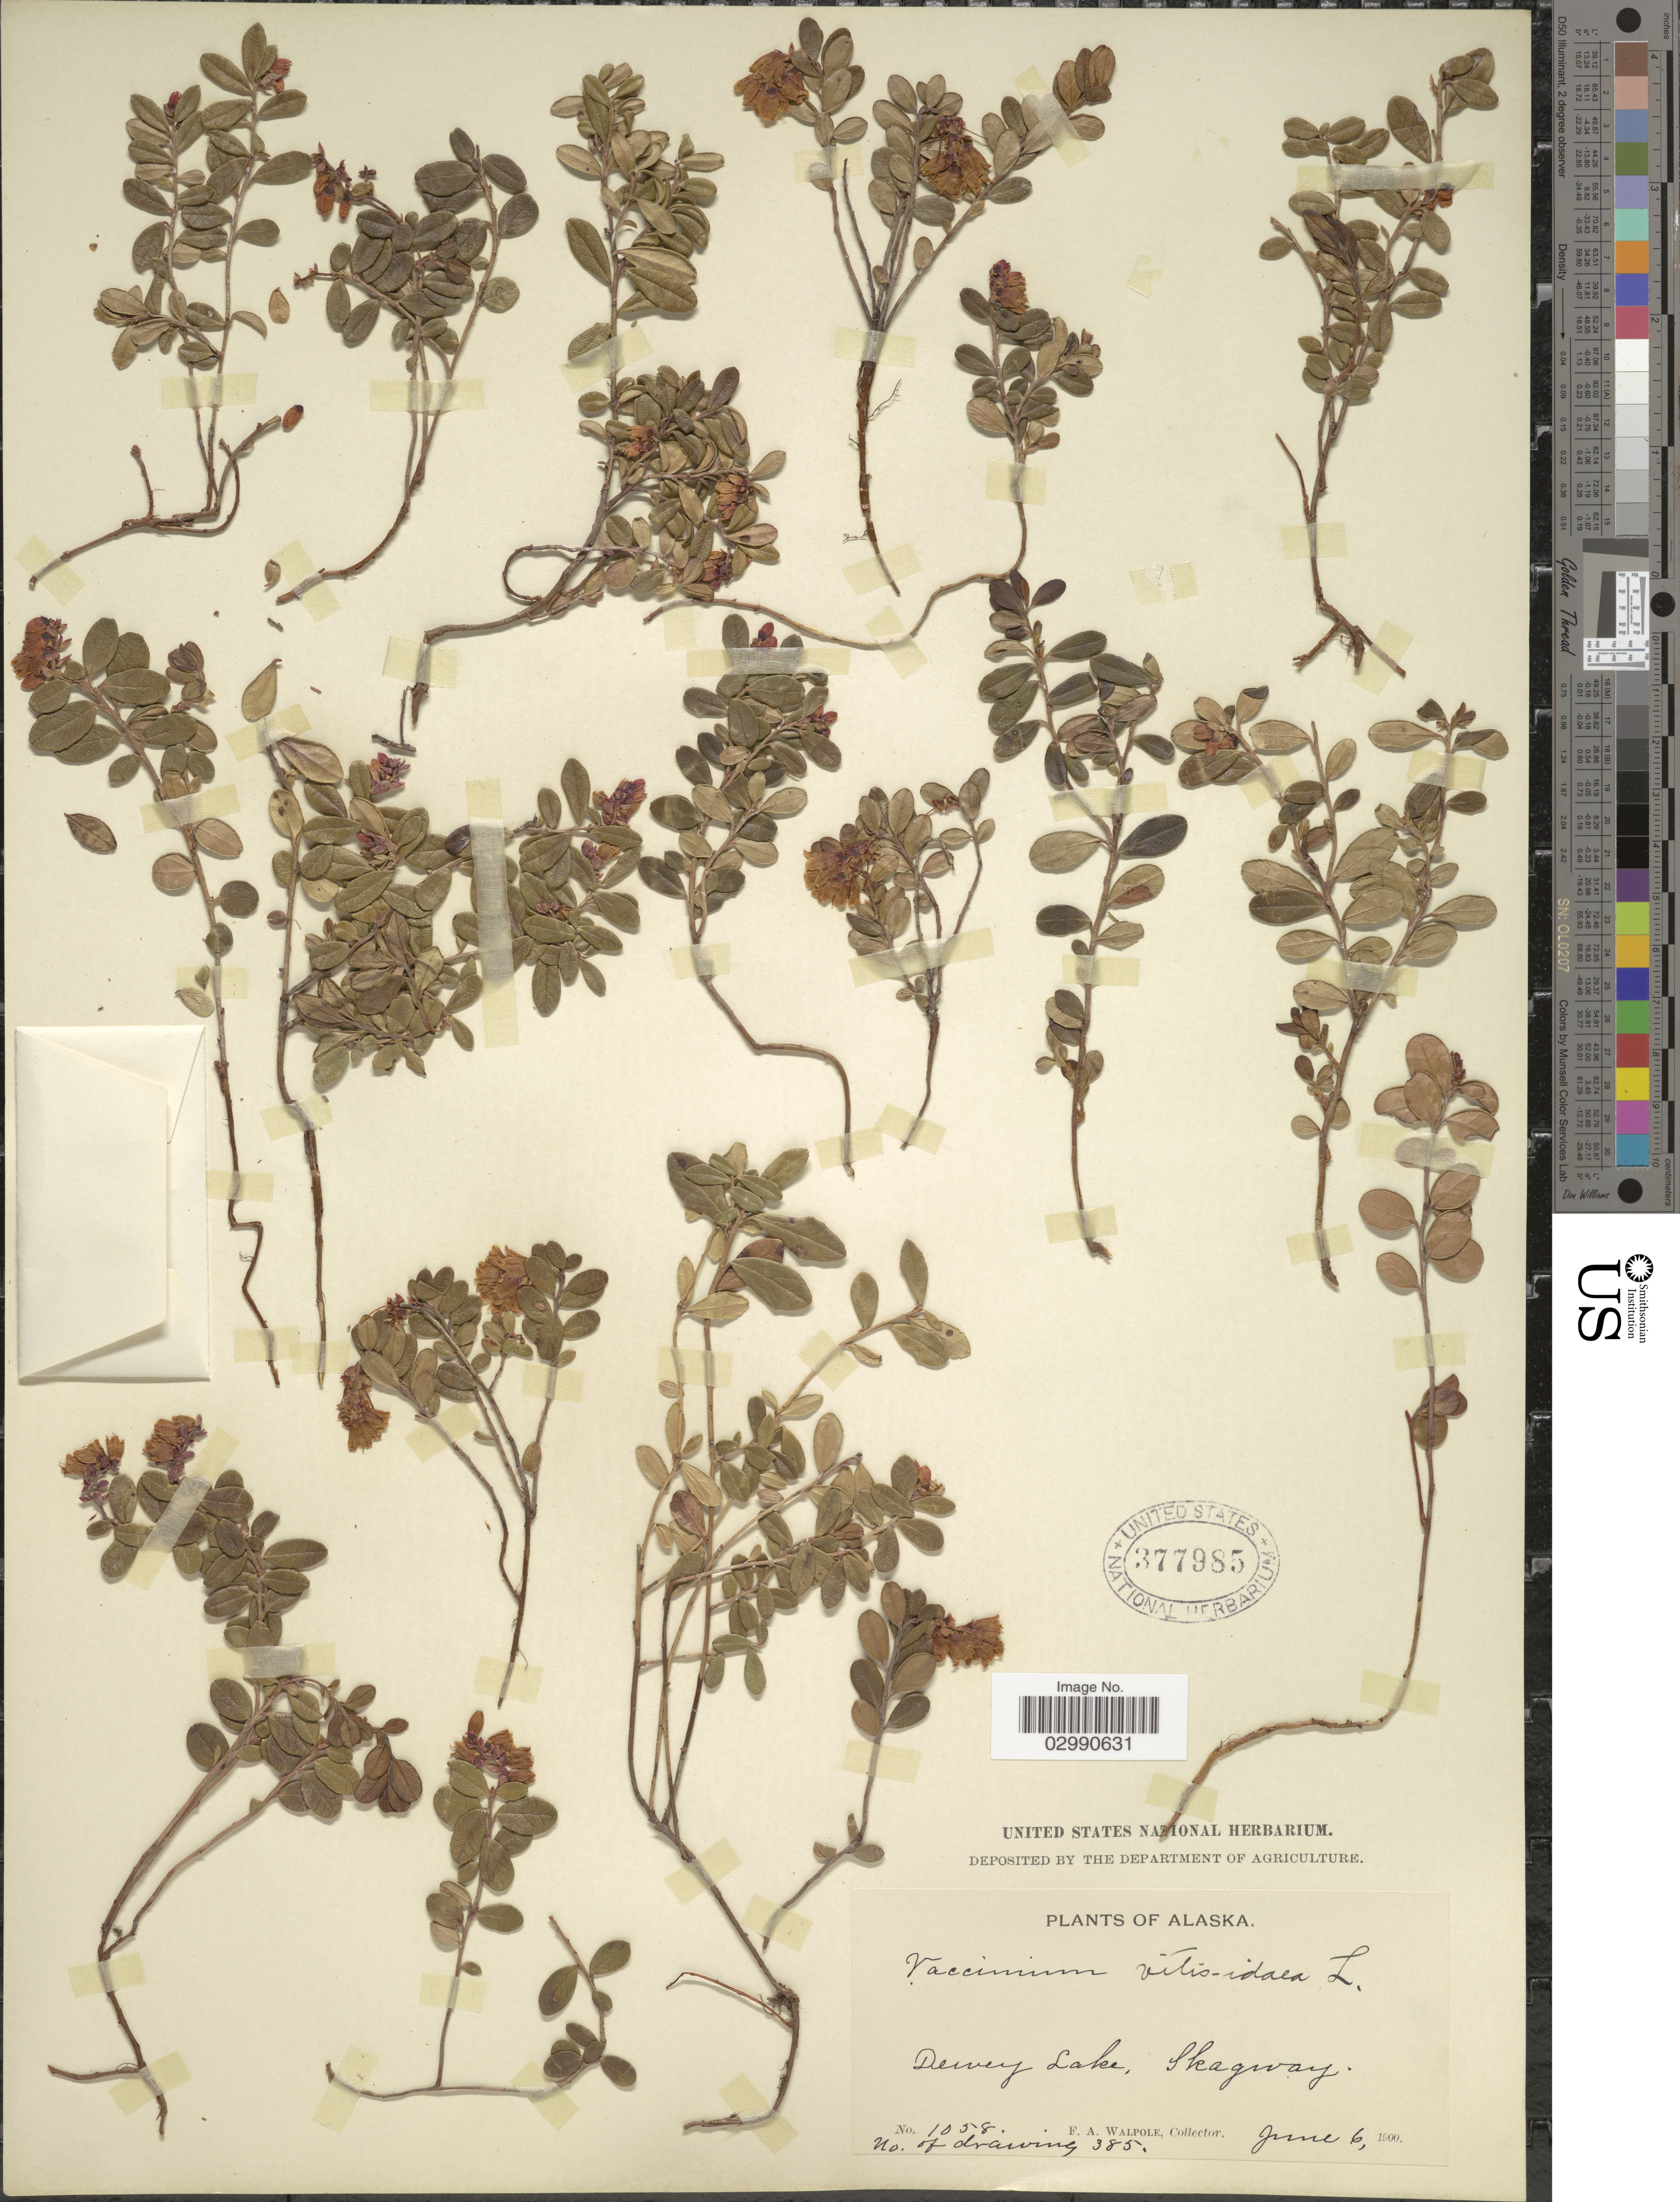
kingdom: Plantae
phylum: Tracheophyta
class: Magnoliopsida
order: Ericales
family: Ericaceae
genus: Vaccinium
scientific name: Vaccinium vitis-idaea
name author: L.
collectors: F. Walpole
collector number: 1058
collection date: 1900-06-06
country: United States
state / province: Alaska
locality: Dewey Lake, Skagway.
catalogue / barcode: US 377985